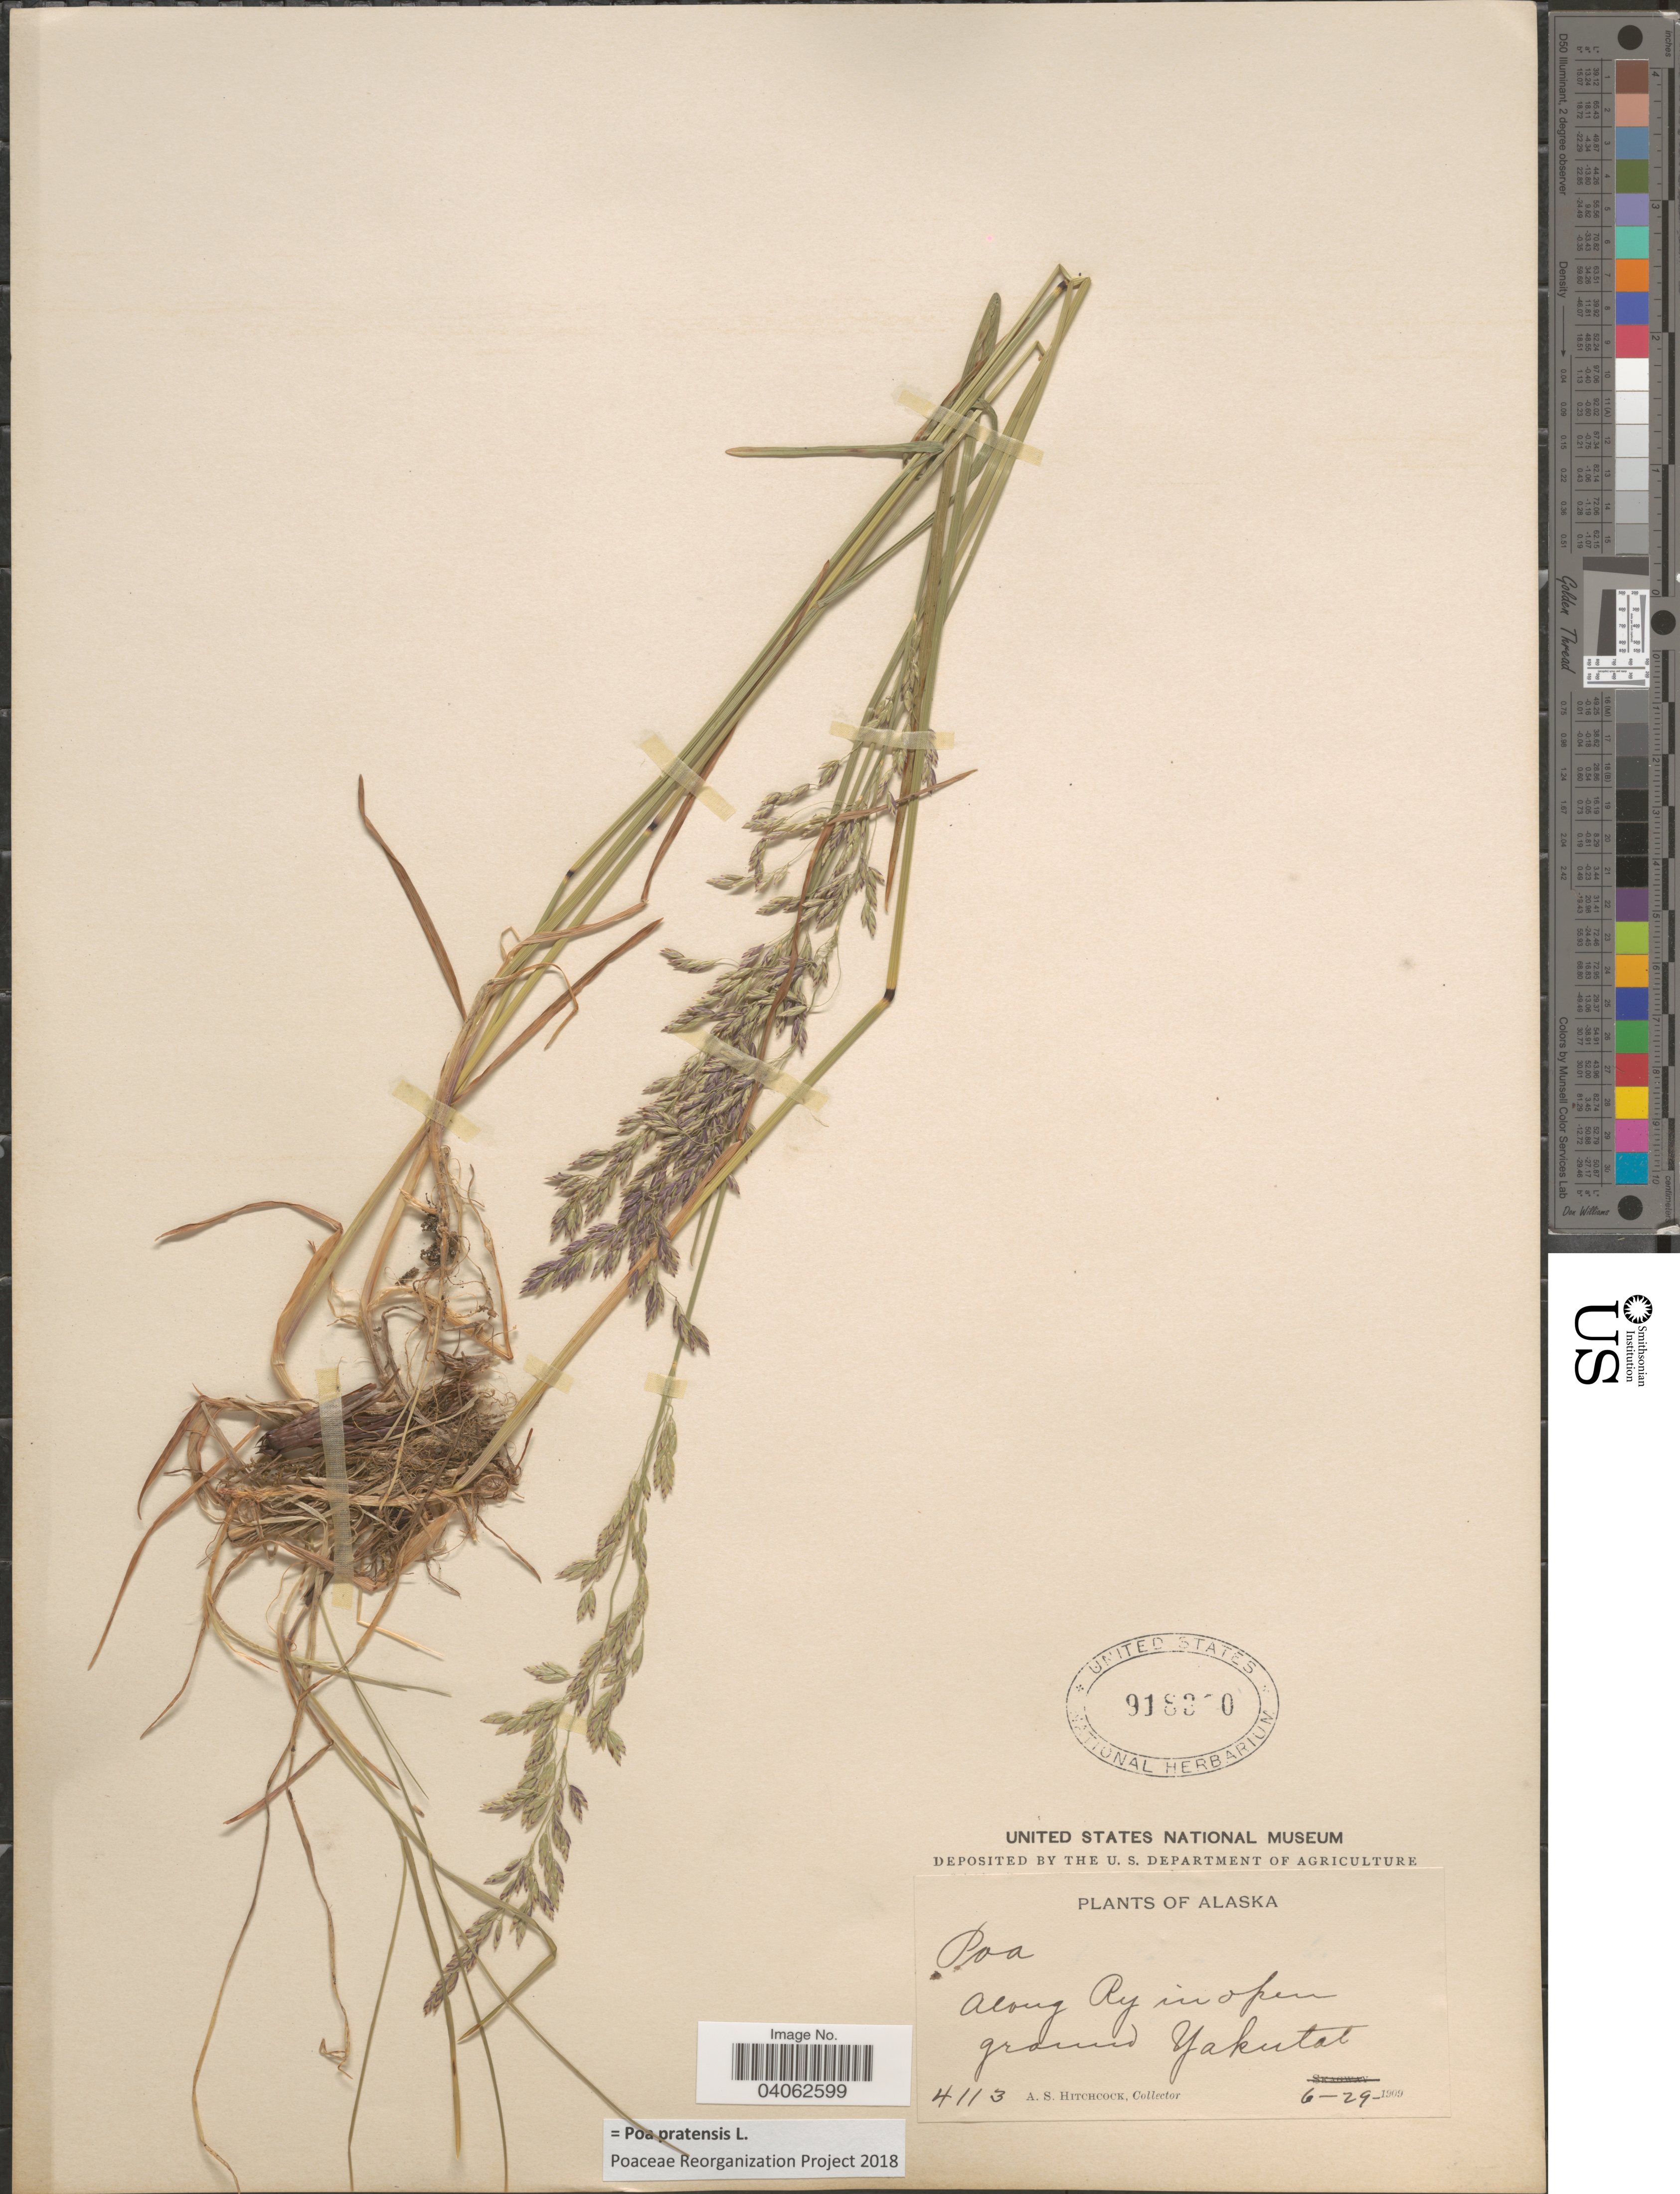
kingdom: Plantae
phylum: Tracheophyta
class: Liliopsida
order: Poales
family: Poaceae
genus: Poa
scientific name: Poa pratensis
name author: L.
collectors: A. S. Hitchcock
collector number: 4113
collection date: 1909-06-29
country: United States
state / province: Alaska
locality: Along Ry in open ground Yakutat.